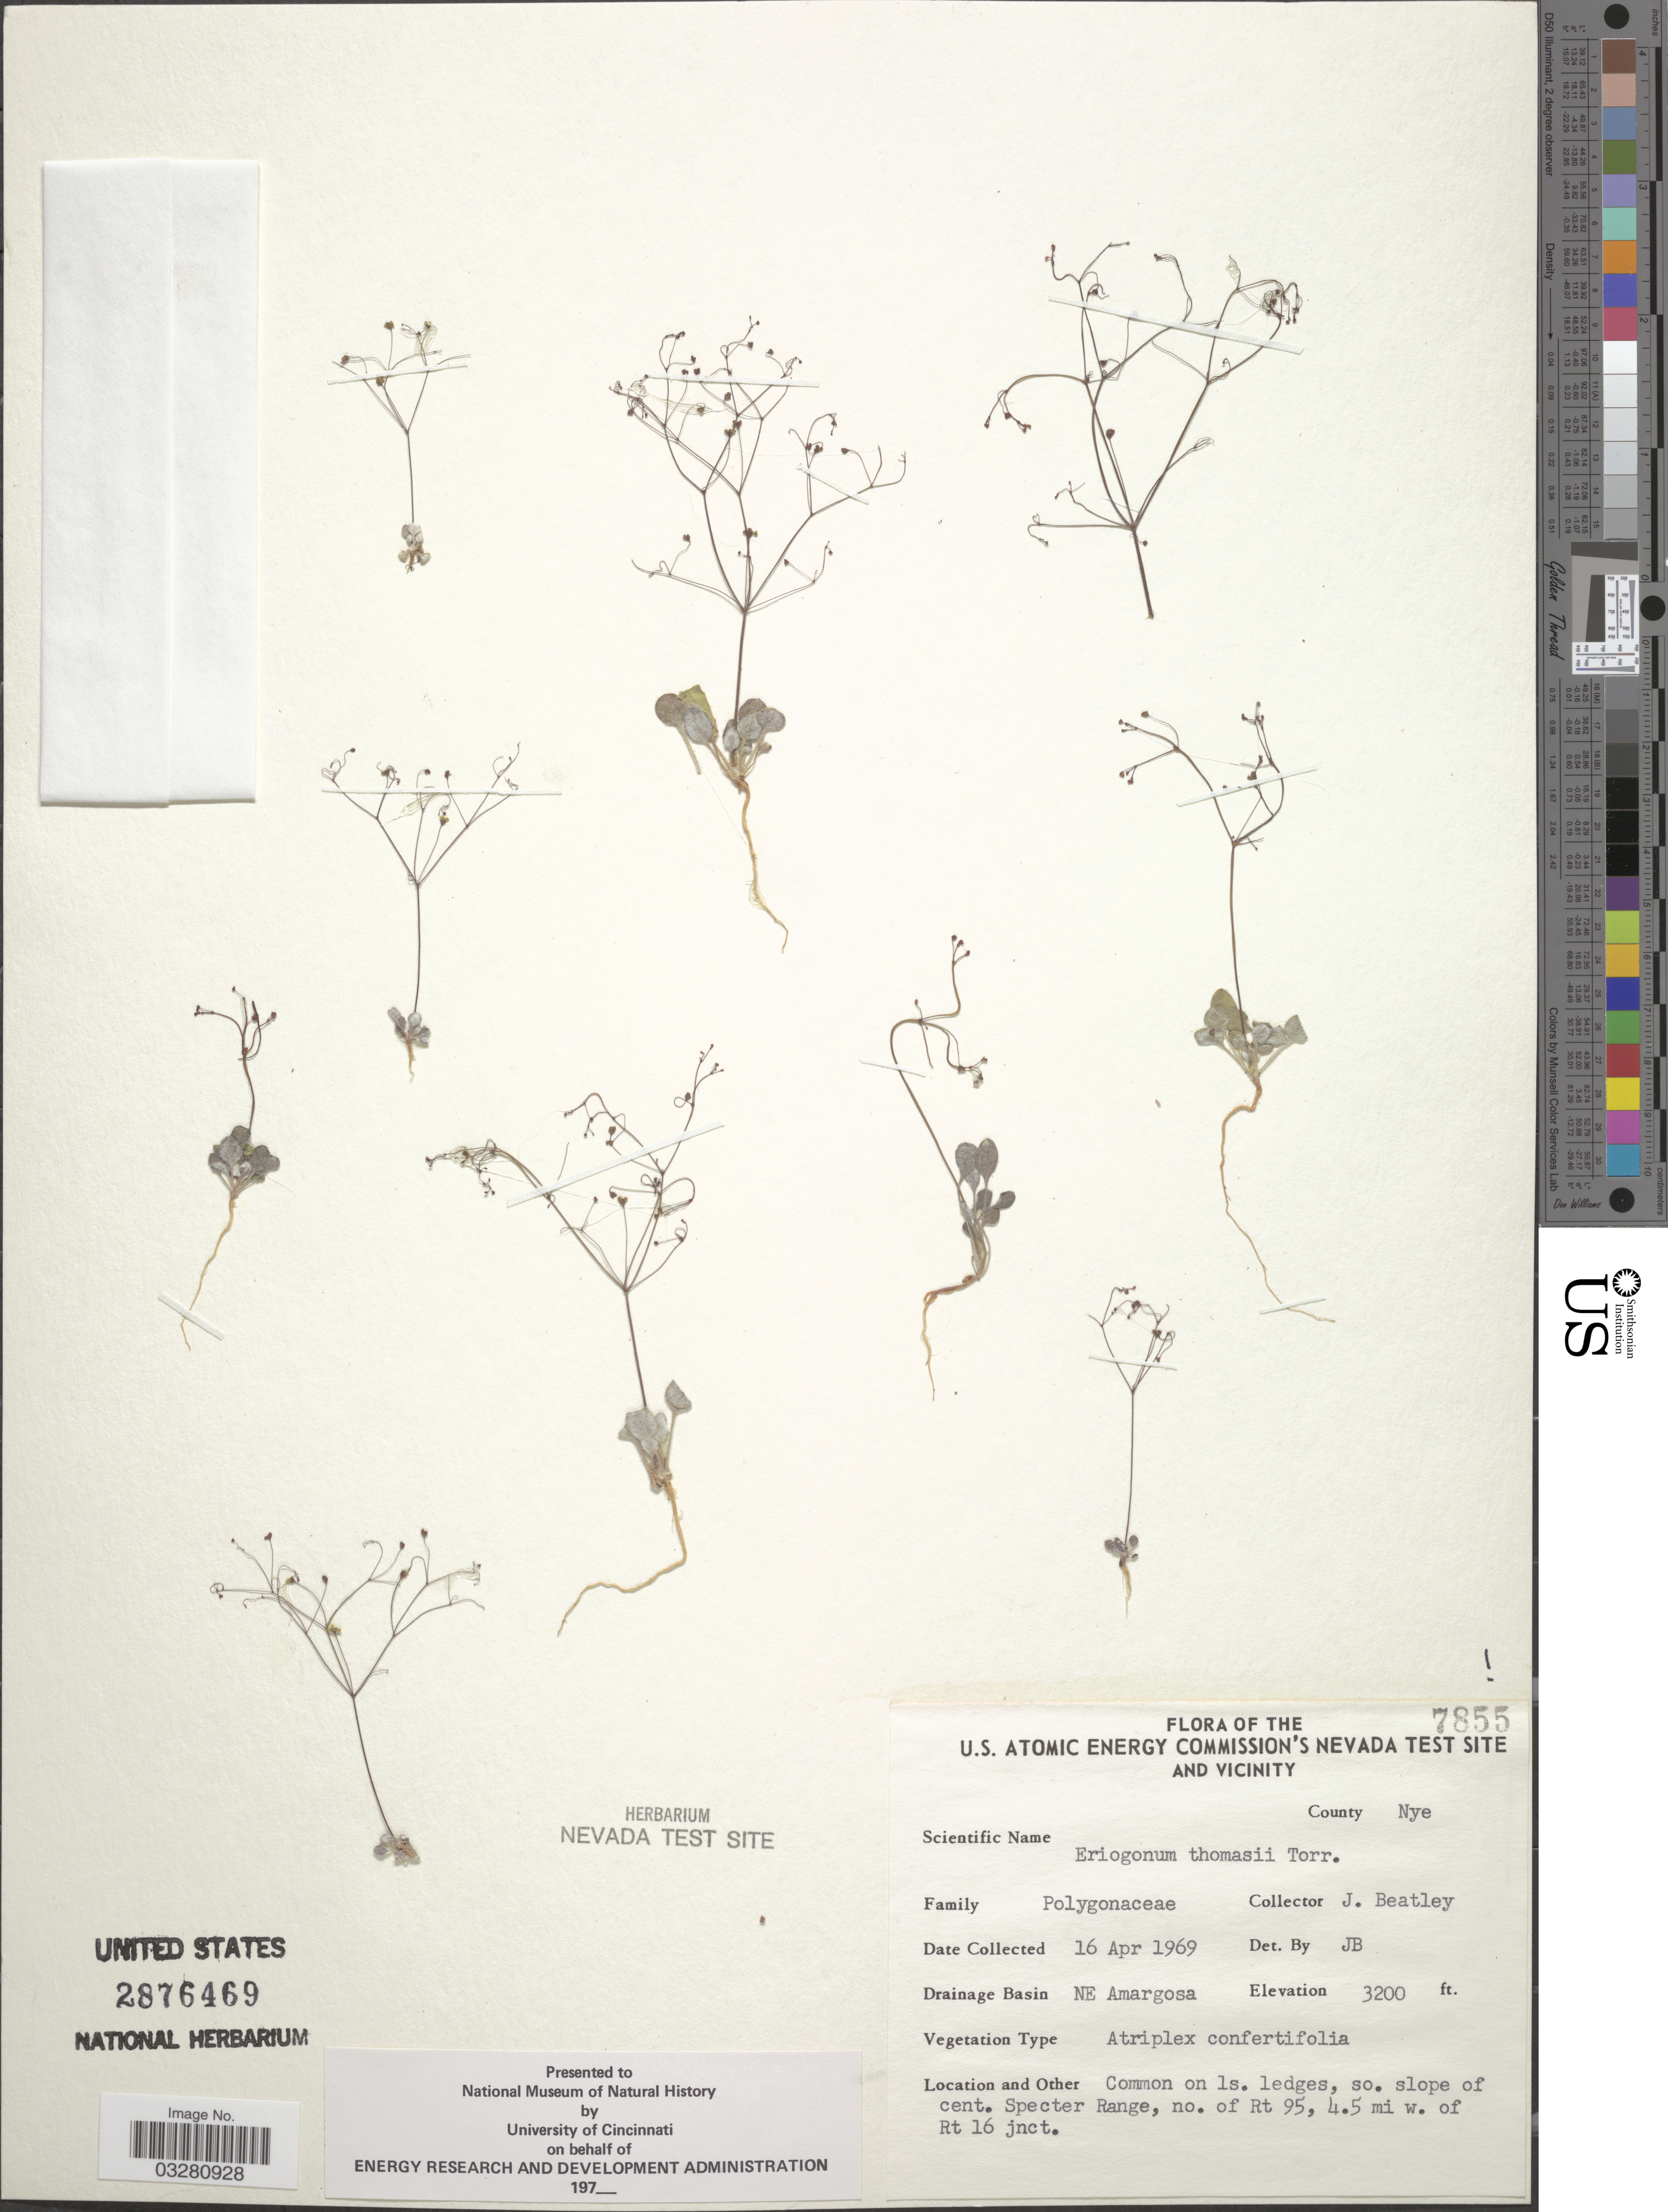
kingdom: Plantae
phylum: Tracheophyta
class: Magnoliopsida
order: Caryophyllales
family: Polygonaceae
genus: Eriogonum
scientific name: Eriogonum thomasii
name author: Torr.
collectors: J. C. Beatley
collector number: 7855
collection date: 1969-04-16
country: United States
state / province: Nevada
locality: U. S. Atomic Energy Commission's Nevada Test Site and Vicinity. County Nye. Drainage Basin NE Amargosa. So. slope of cent. Specter Range, no. of Rt 95, 4.5 mi w. of Rt 16 jnct.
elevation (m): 975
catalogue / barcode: US 2876469